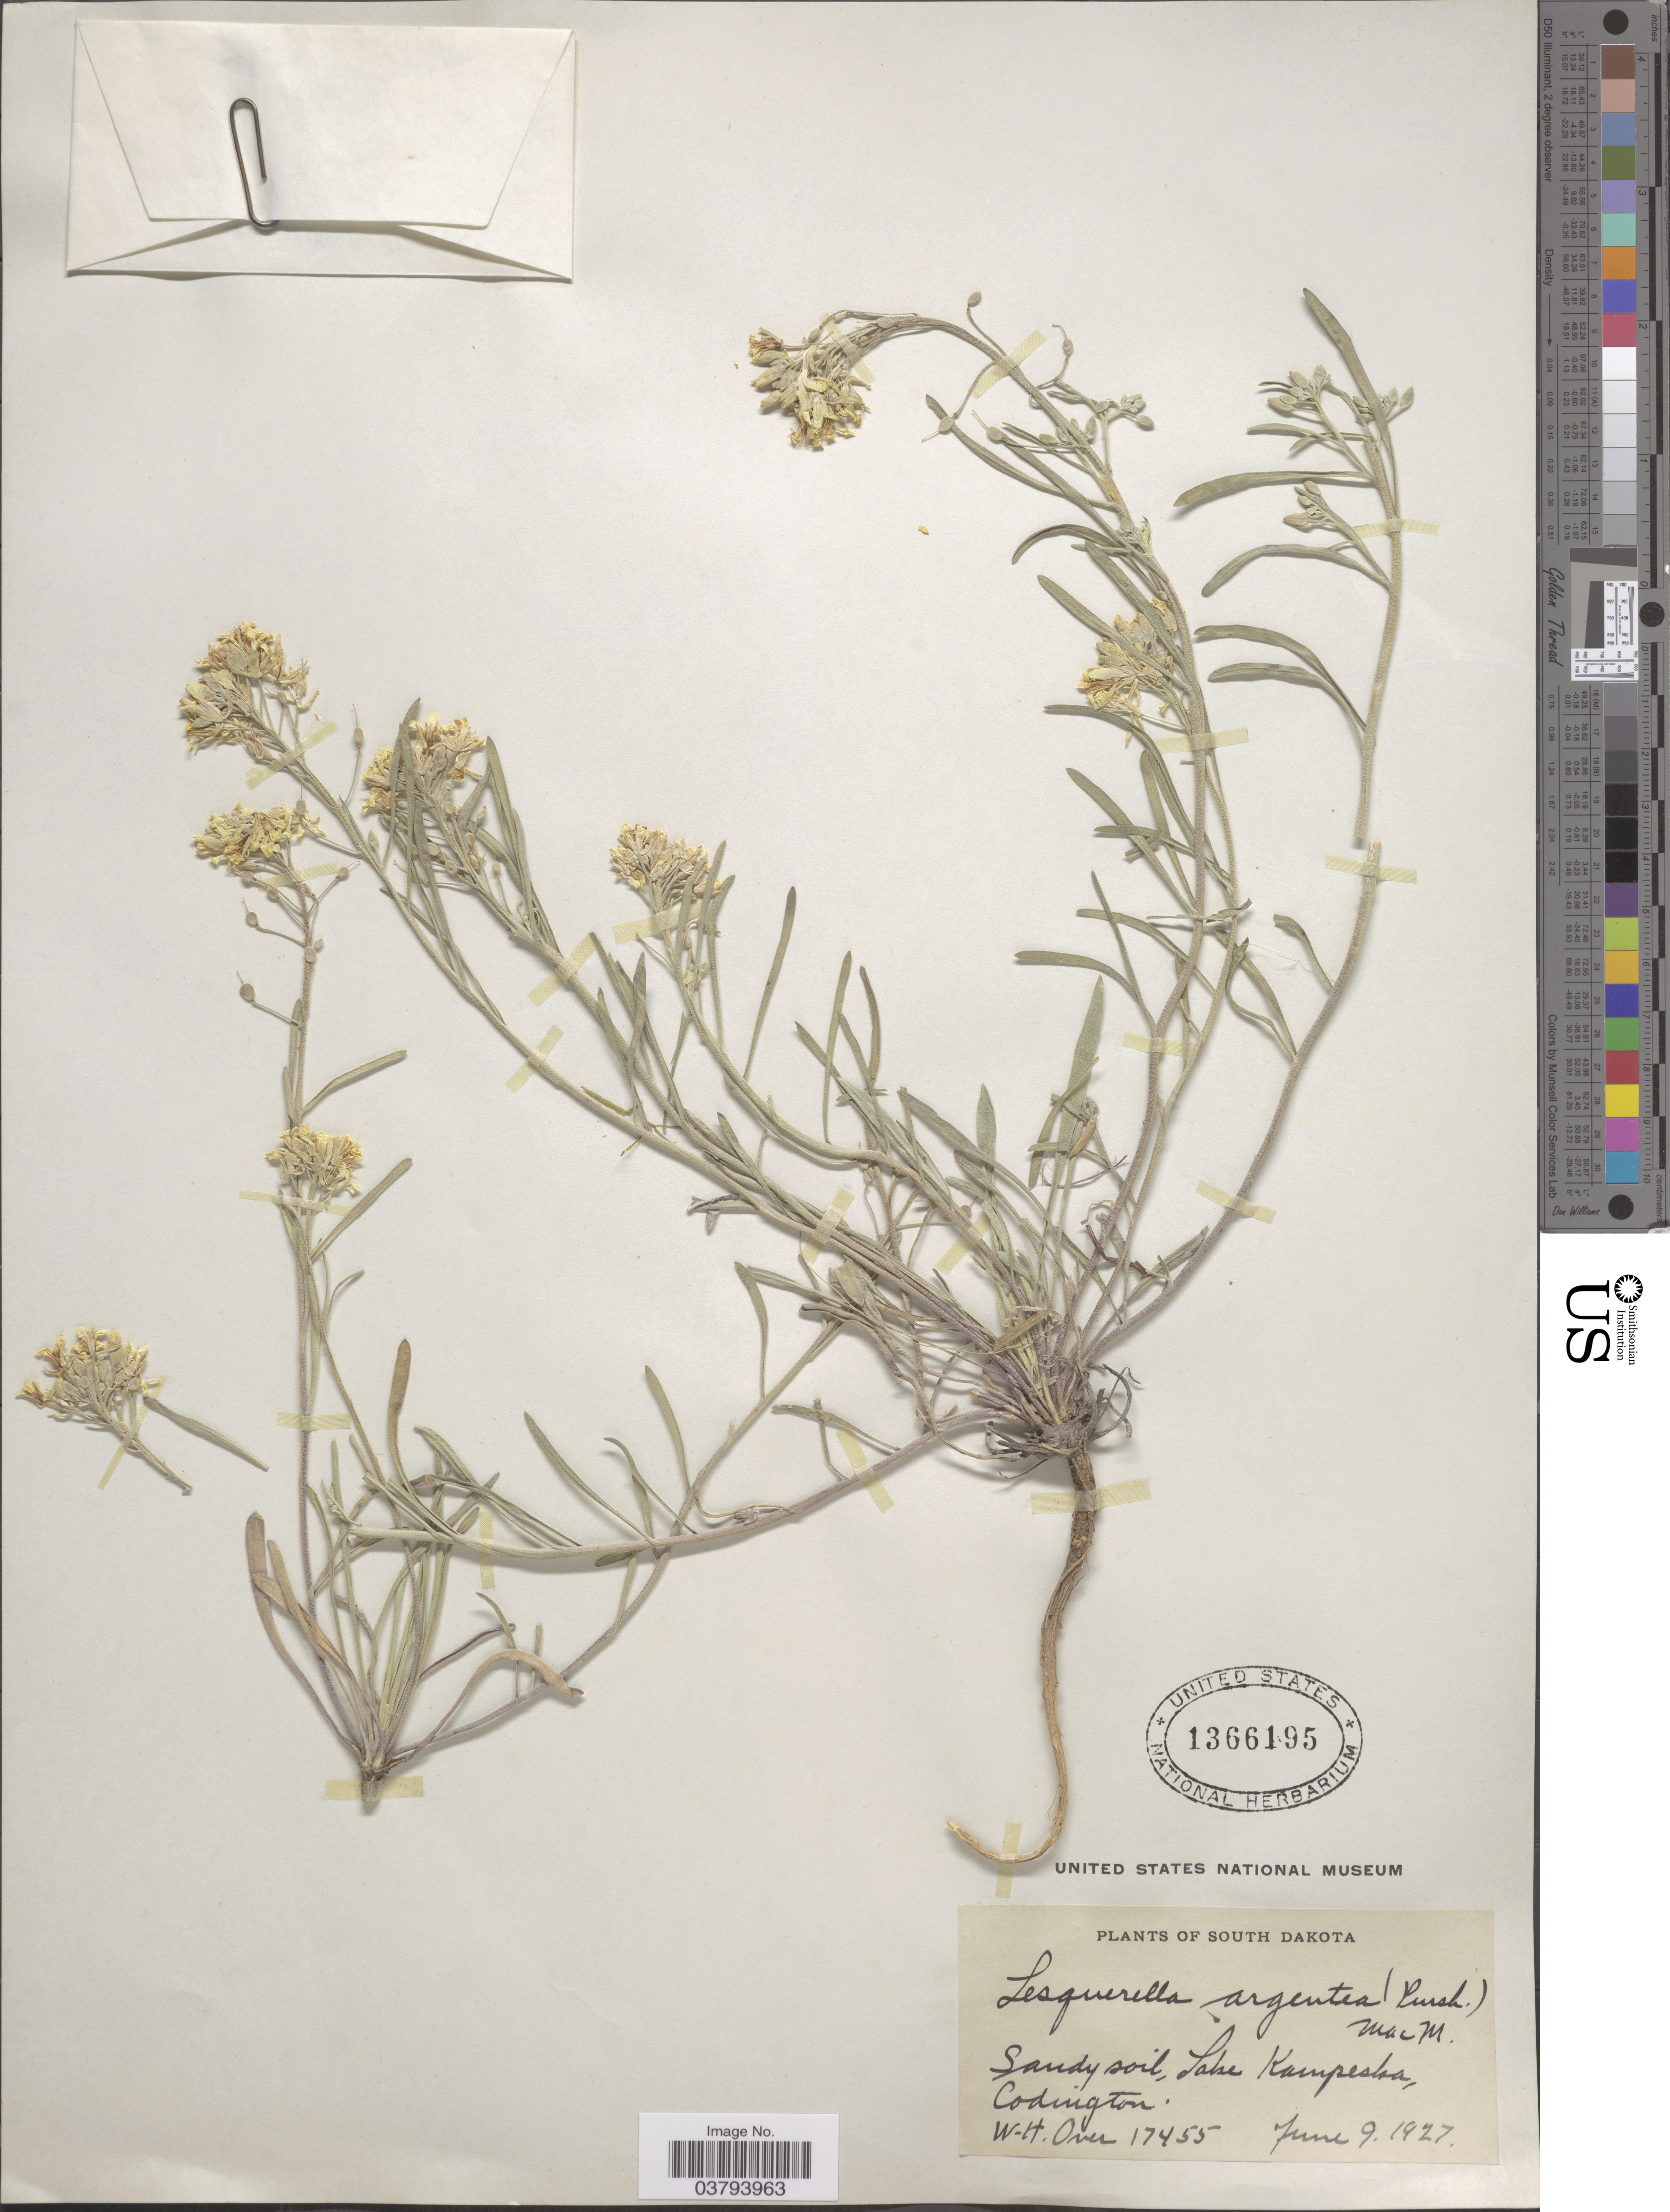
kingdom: Plantae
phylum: Tracheophyta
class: Magnoliopsida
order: Brassicales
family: Brassicaceae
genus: Lesquerella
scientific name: Lesquerella ludoviciana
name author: (Nutt.) S. Watson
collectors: W. Over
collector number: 17455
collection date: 1927-06-09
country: United States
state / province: South Dakota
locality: Lake Kampeska, Codington.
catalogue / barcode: US 1366195